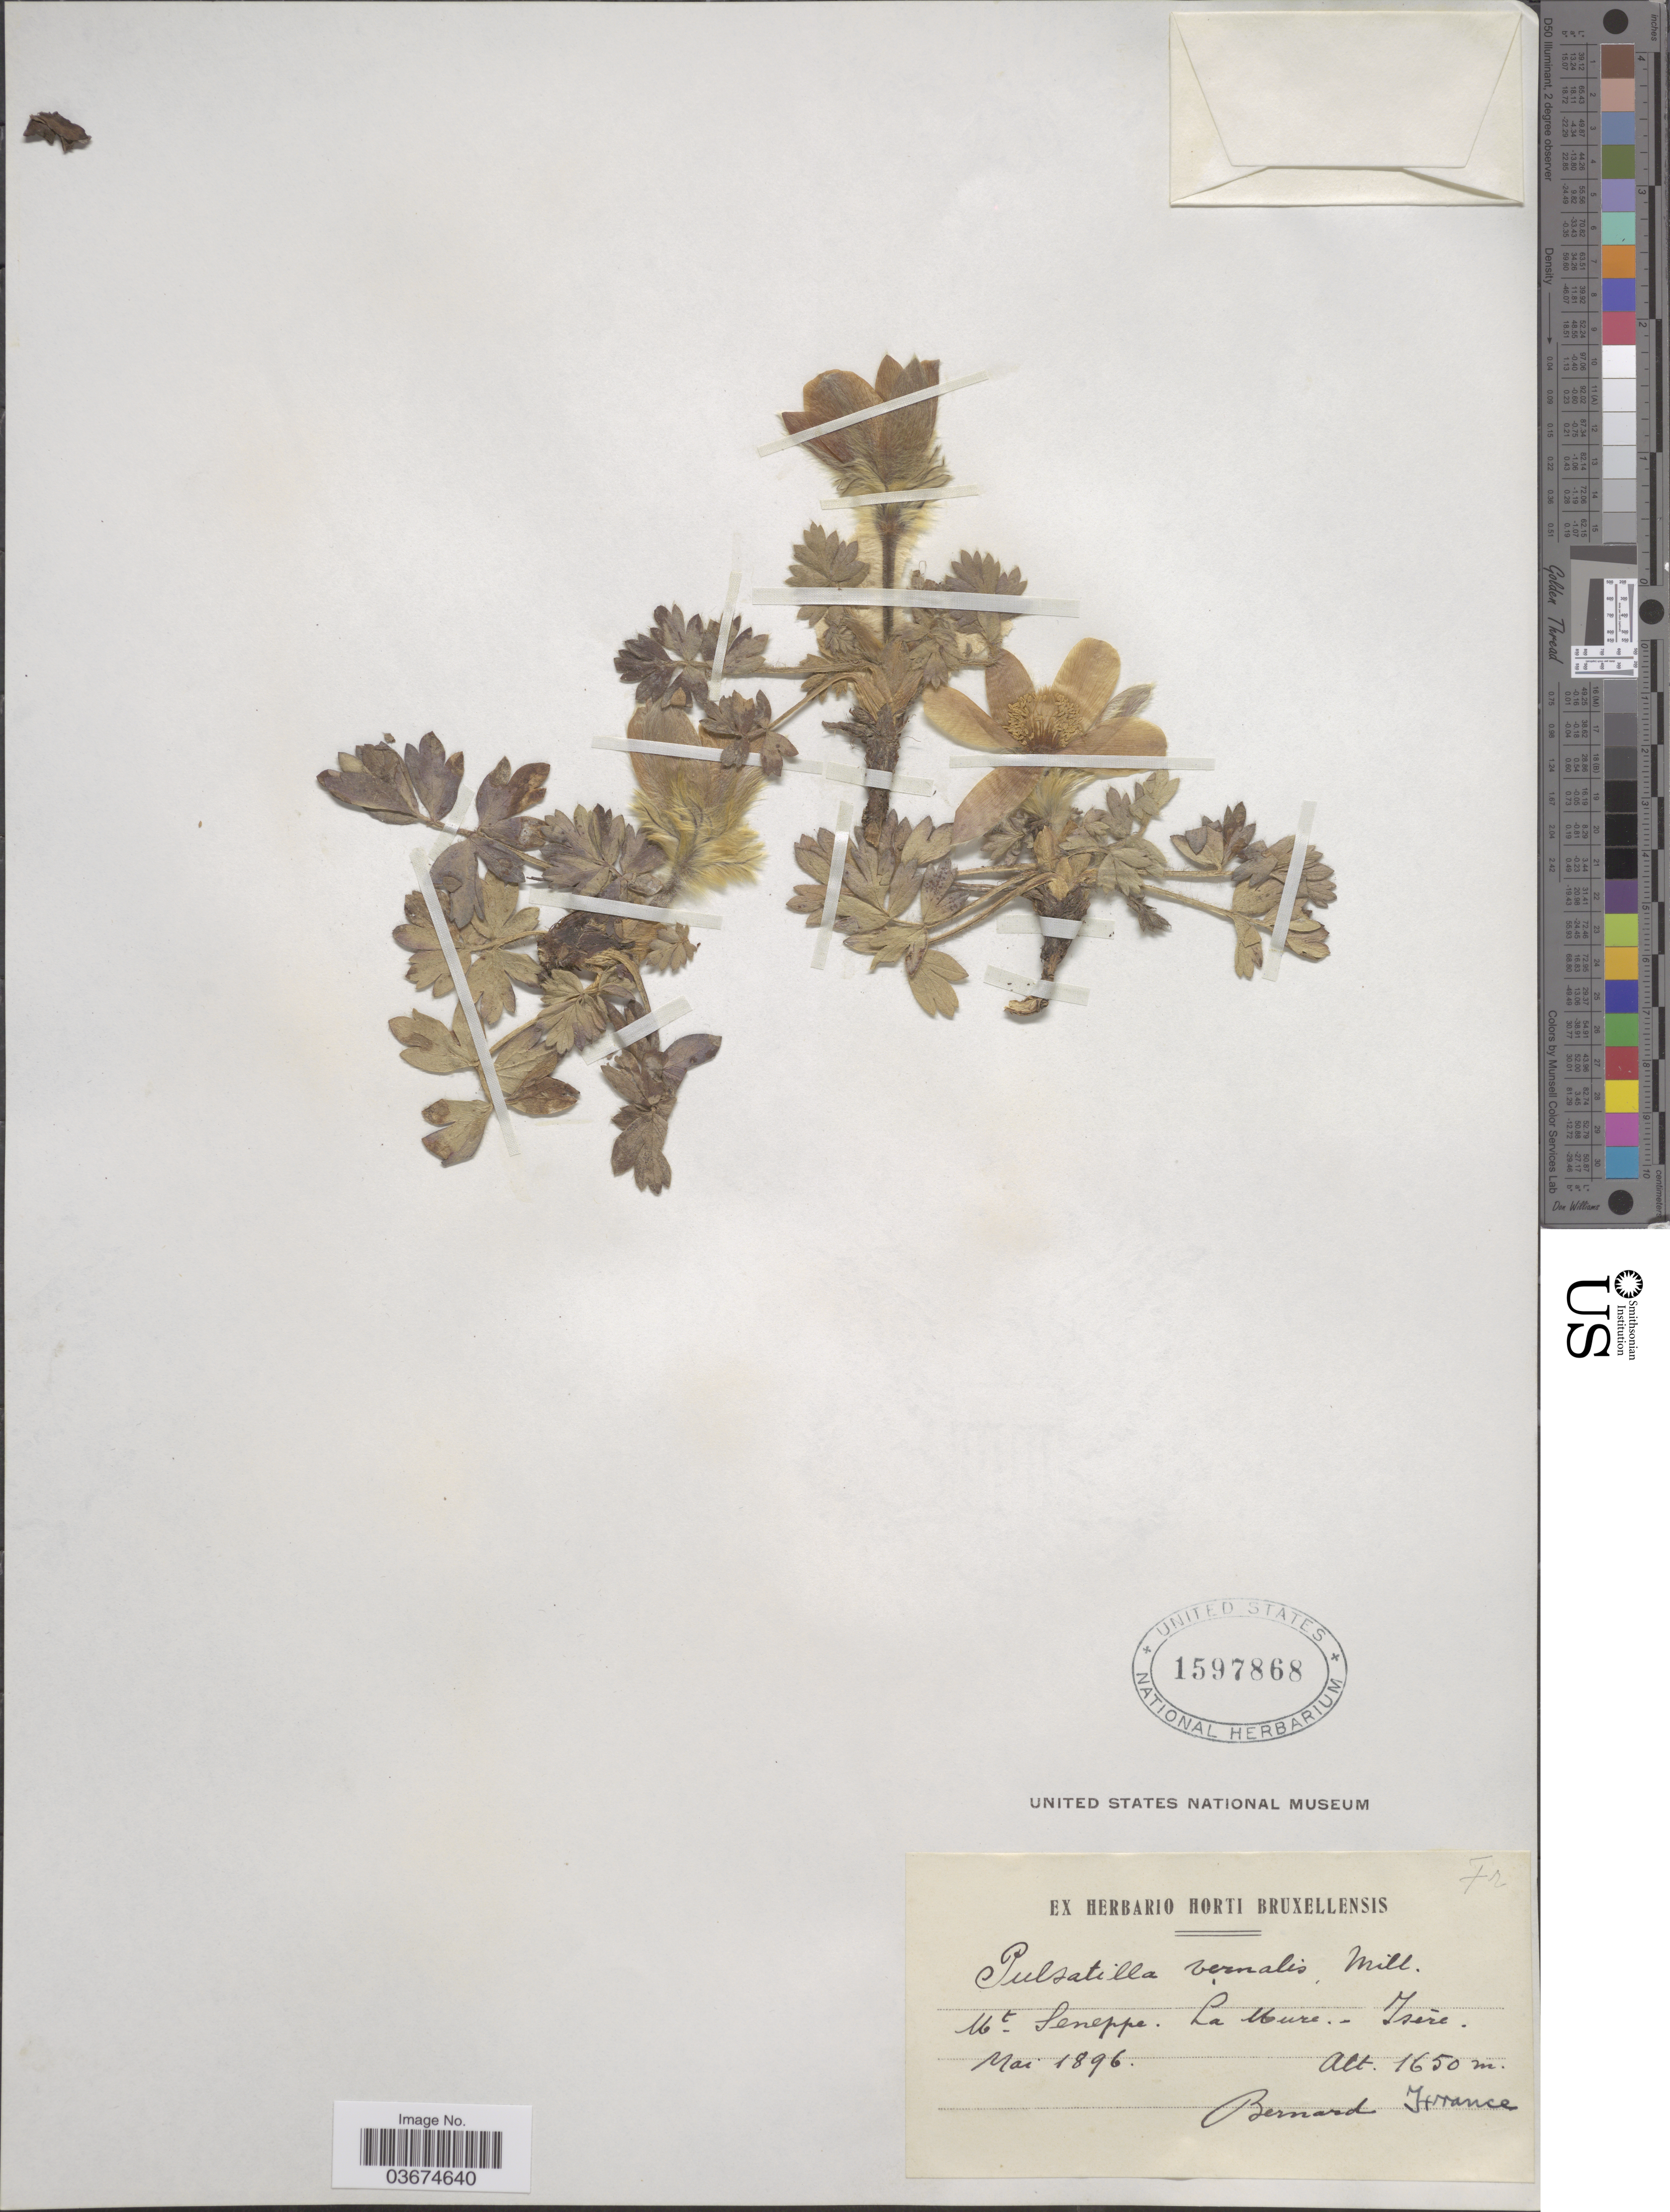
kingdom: Plantae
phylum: Tracheophyta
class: Magnoliopsida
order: Ranunculales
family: Ranunculaceae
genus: Pulsatilla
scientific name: Pulsatilla vernalis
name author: (L.) Mill.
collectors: -. Bernard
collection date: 1896-05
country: France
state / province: Auvergne-Rhône-Alpes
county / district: Isère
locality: Mt Seneppe. La Mure. - Isére.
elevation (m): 1650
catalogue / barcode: US 1597868